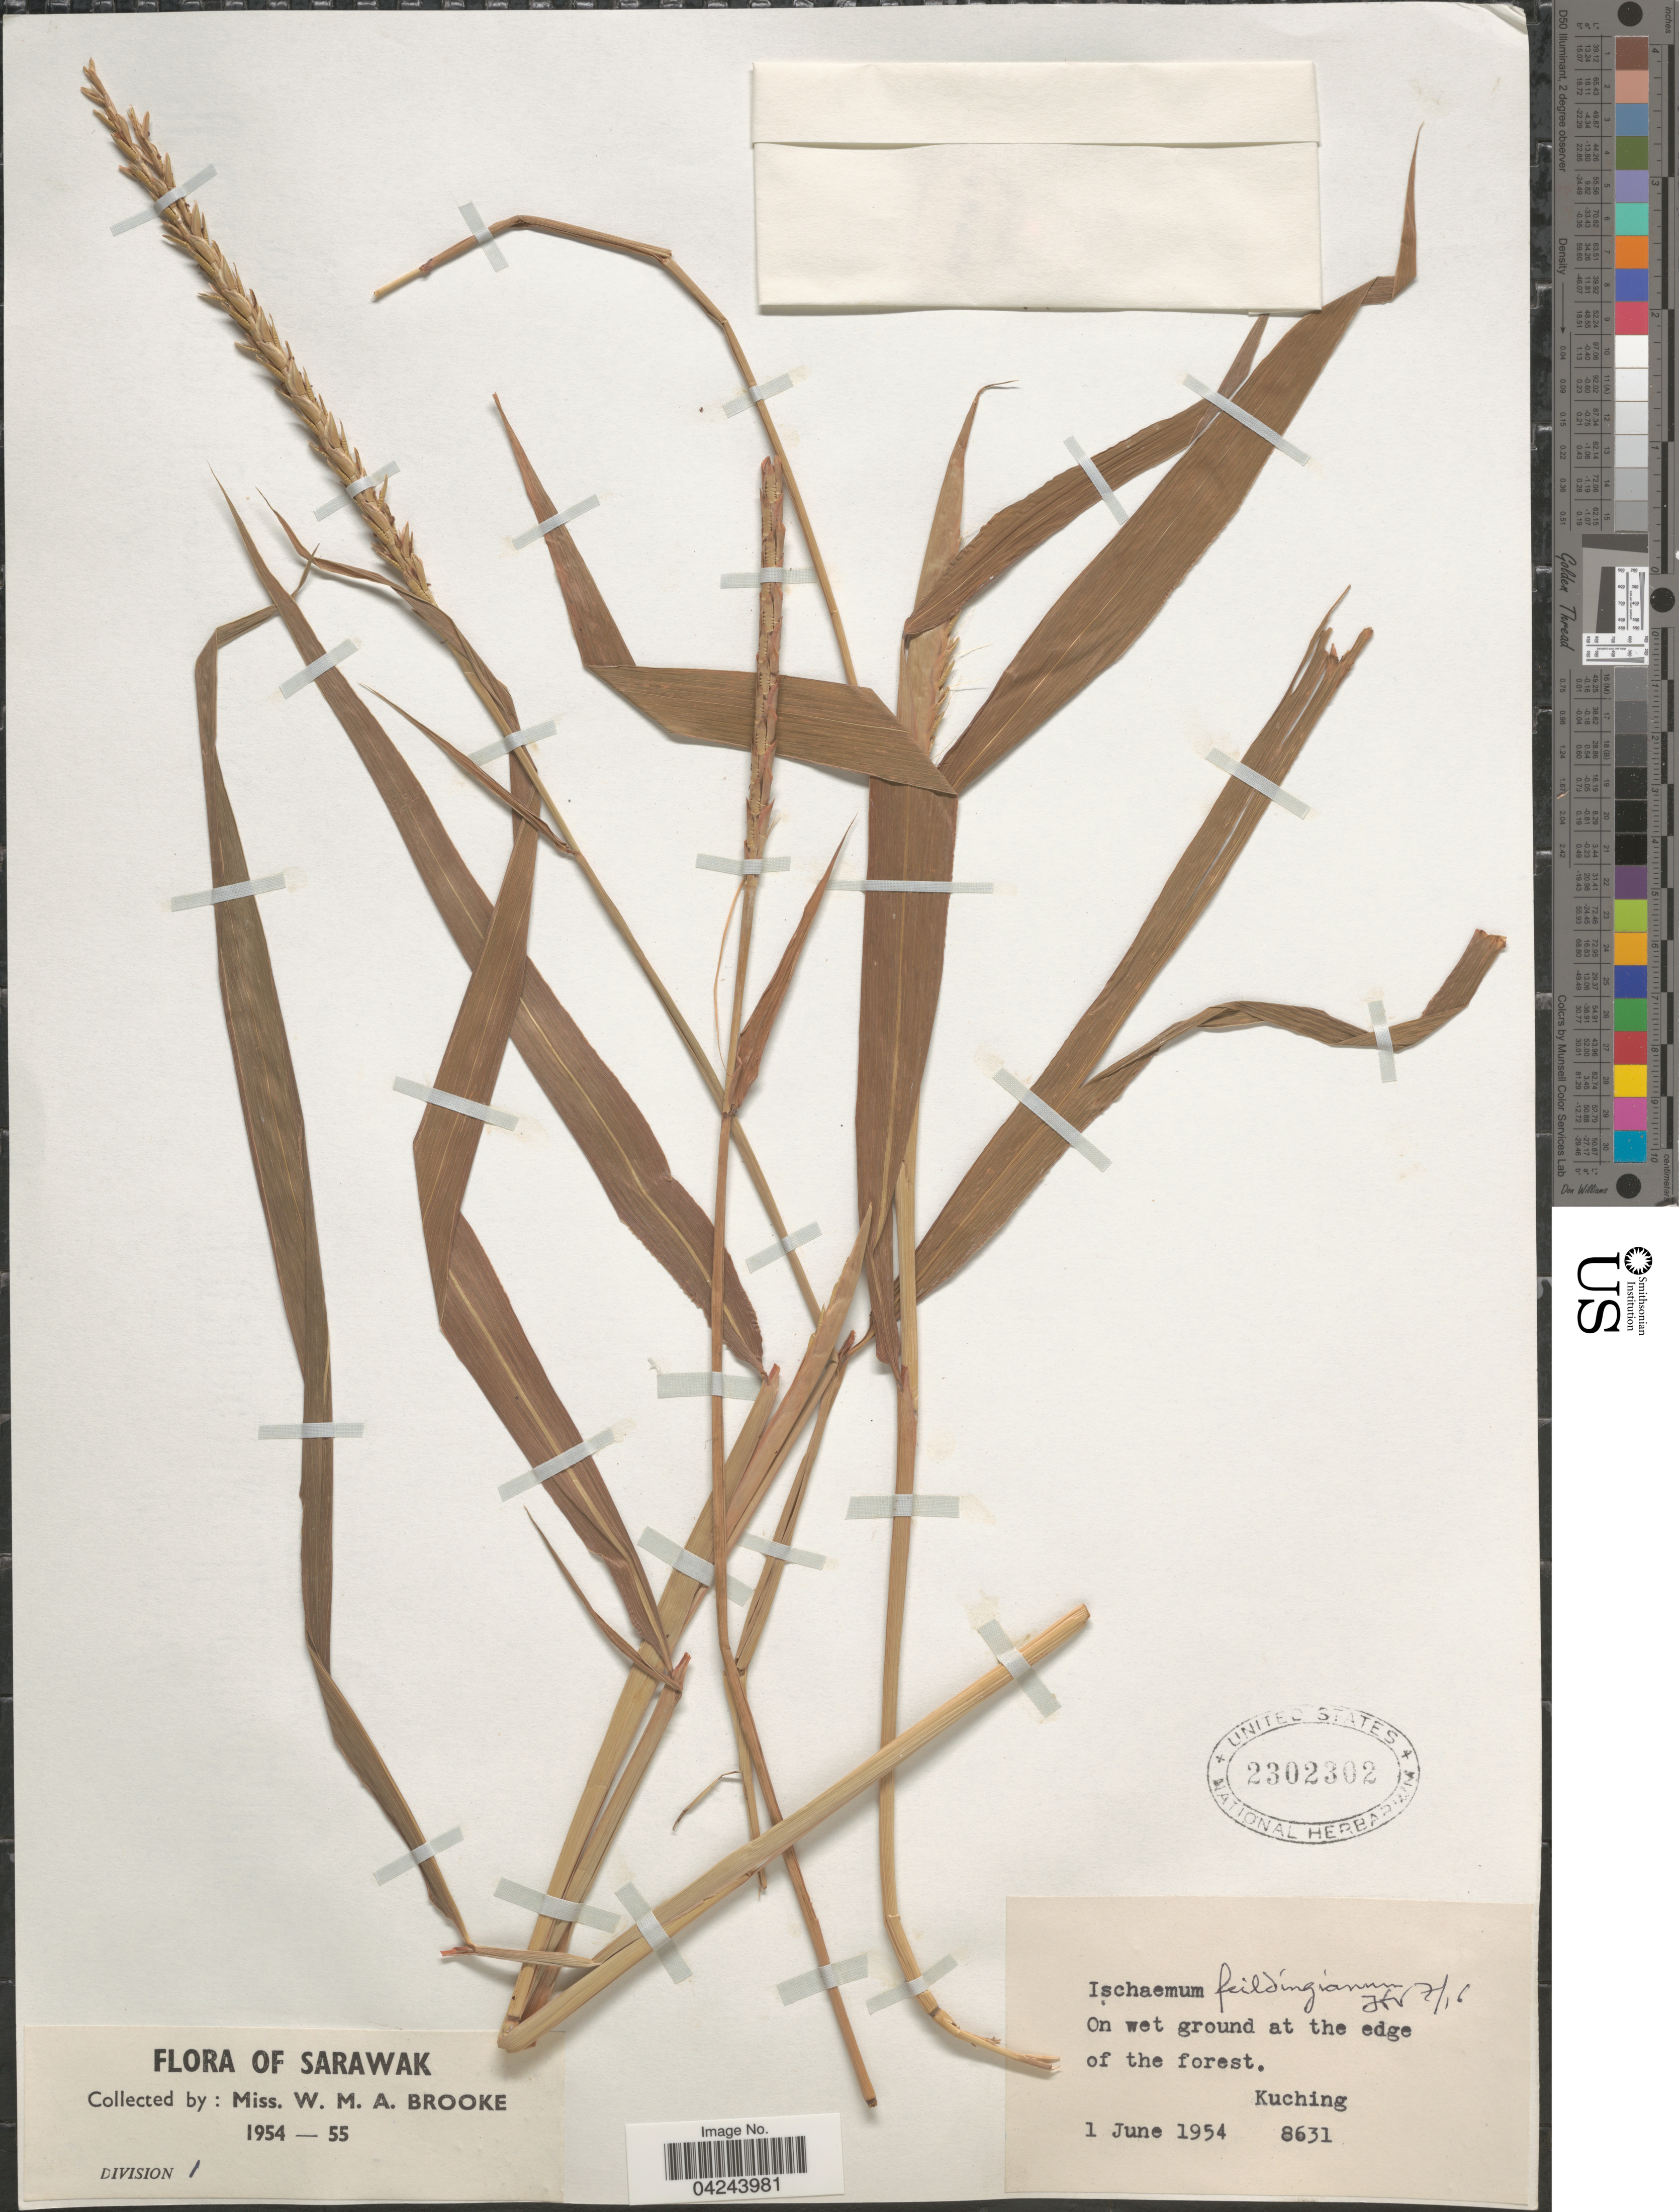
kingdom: Plantae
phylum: Tracheophyta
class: Liliopsida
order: Poales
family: Poaceae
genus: Ischaemum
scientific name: Ischaemum sp.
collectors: W. Brooke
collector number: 8631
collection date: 1954-06-01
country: Malaysia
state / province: Sarawak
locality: On wet ground at the edge of the forest. Kuching.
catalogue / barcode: US 2302302